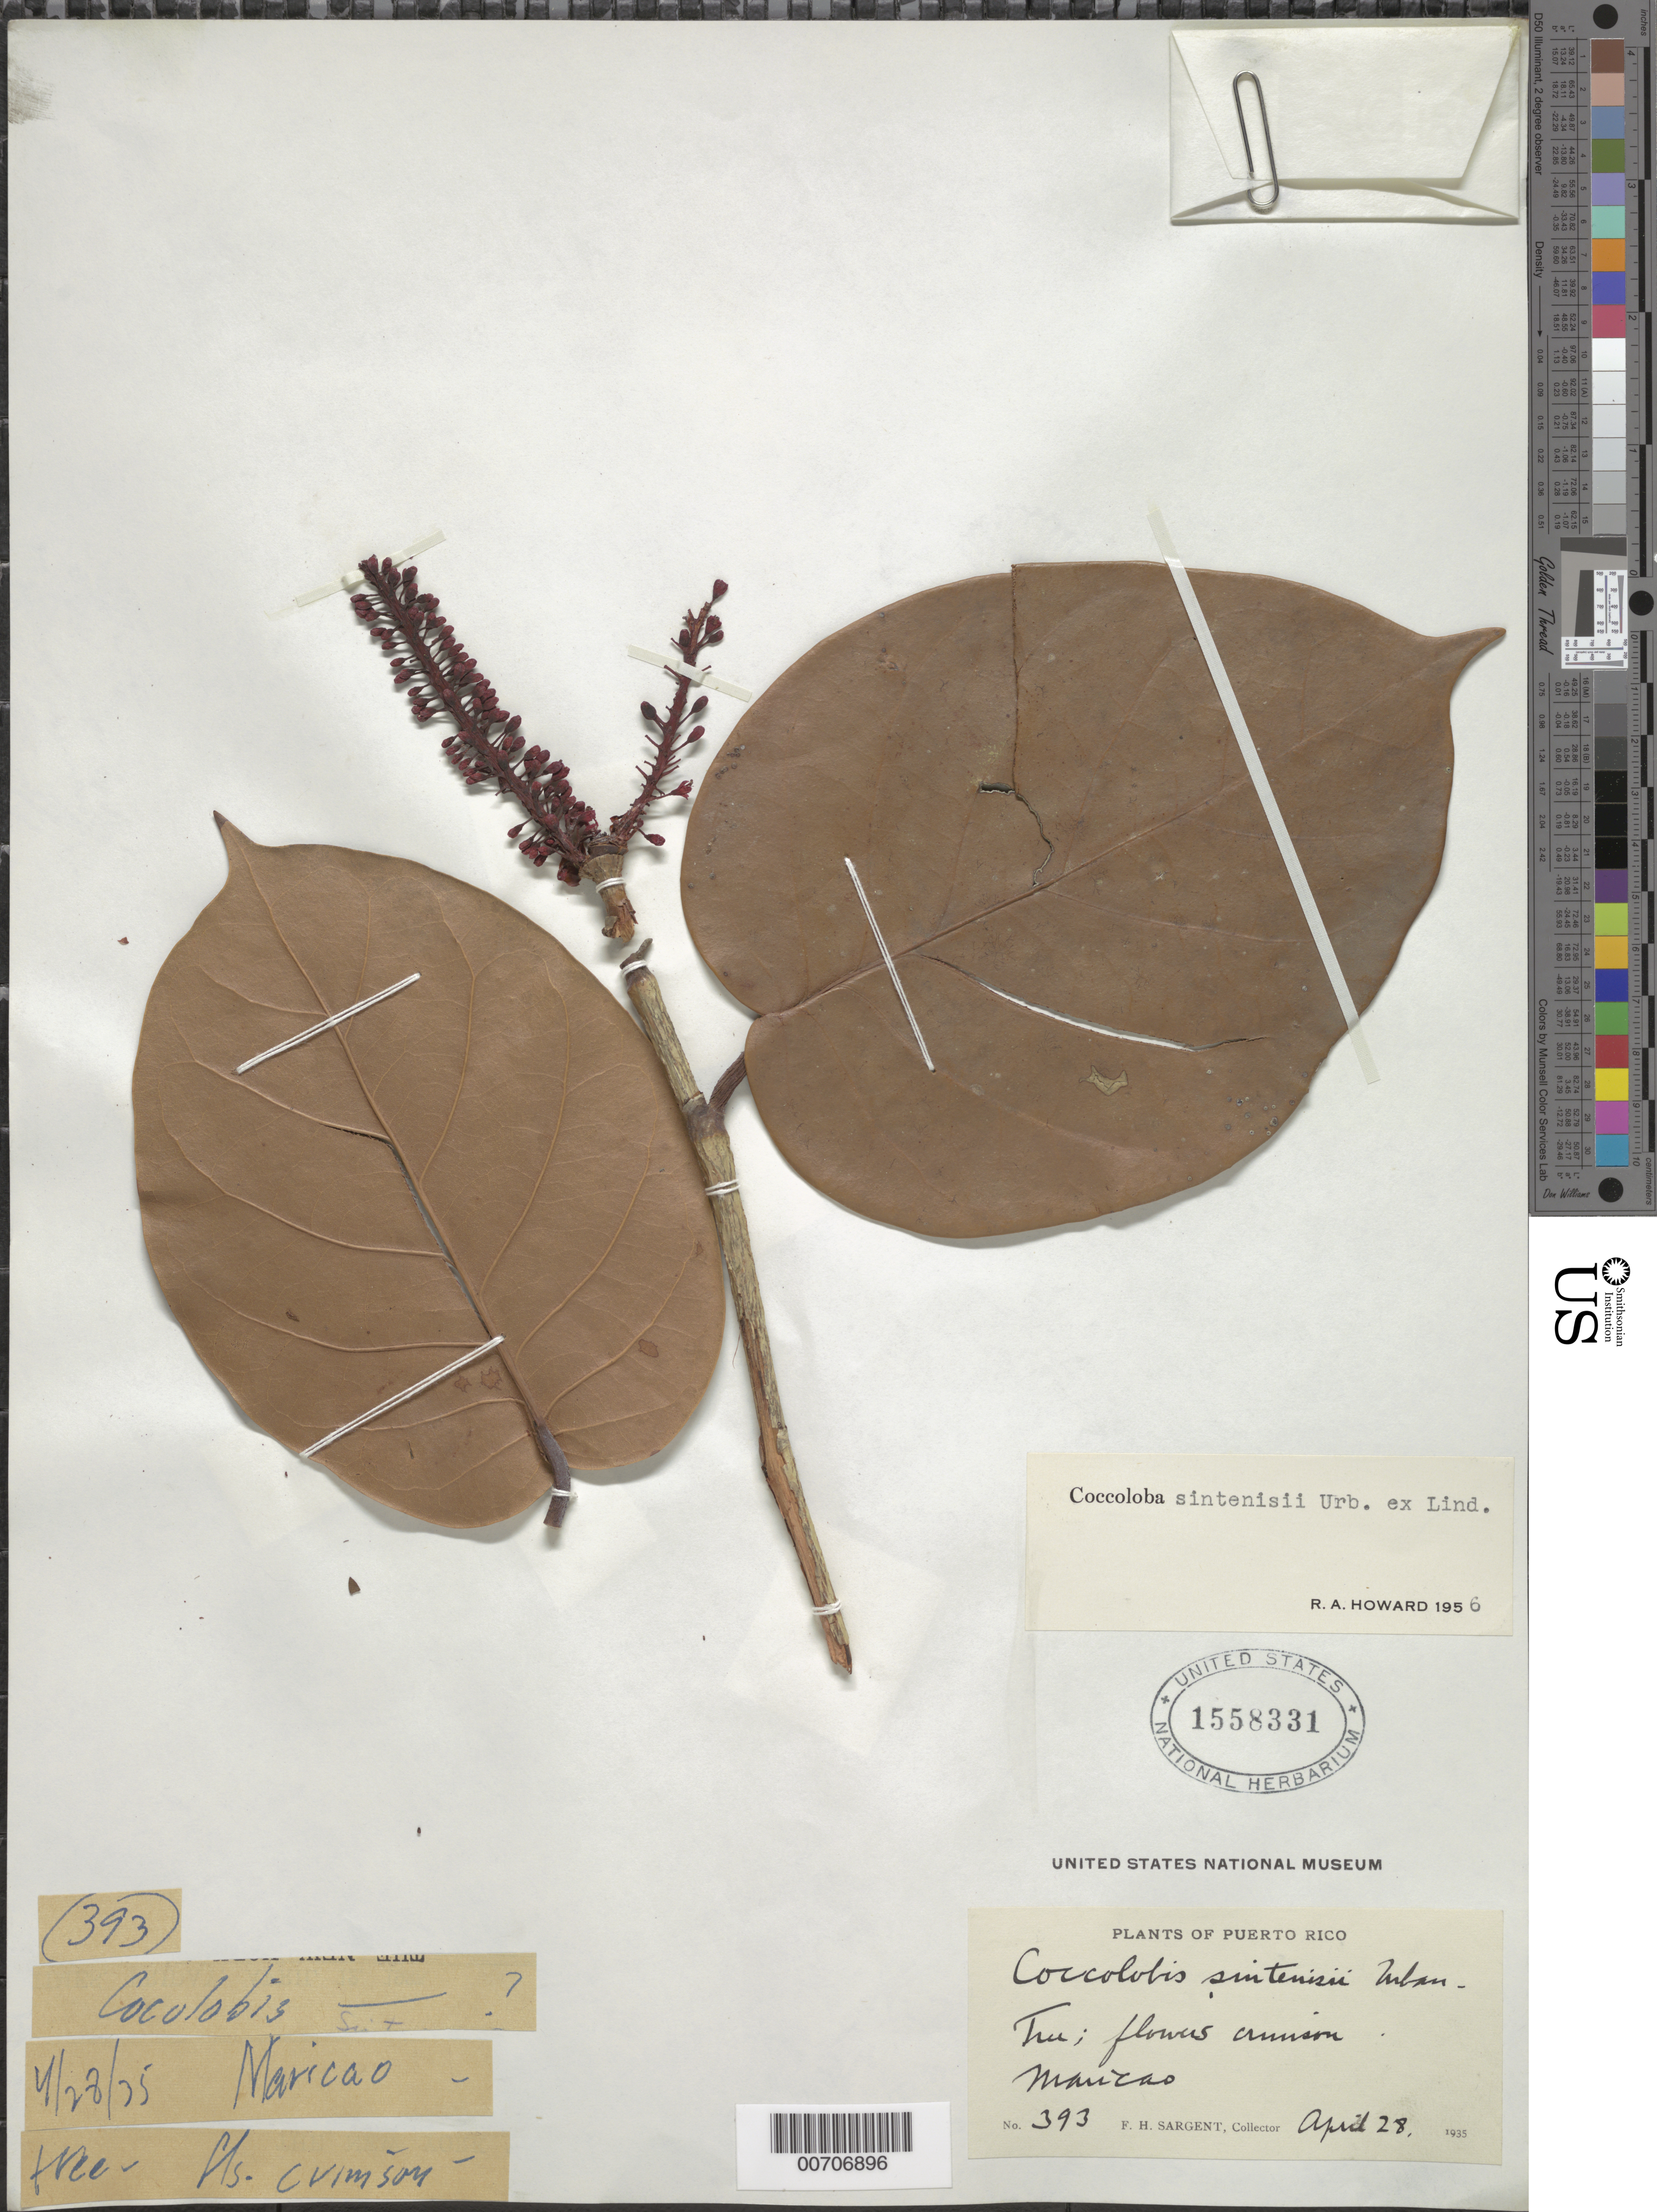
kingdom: Plantae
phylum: Tracheophyta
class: Magnoliopsida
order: Caryophyllales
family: Polygonaceae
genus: Coccoloba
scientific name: Coccoloba sintenisii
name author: Urb. & Linden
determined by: Howard, R. A.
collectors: F. H. Sargent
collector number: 393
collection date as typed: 28 Apr 1935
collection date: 1935-04-28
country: Puerto Rico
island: Greater Antilles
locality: Maricao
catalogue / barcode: US 1558331